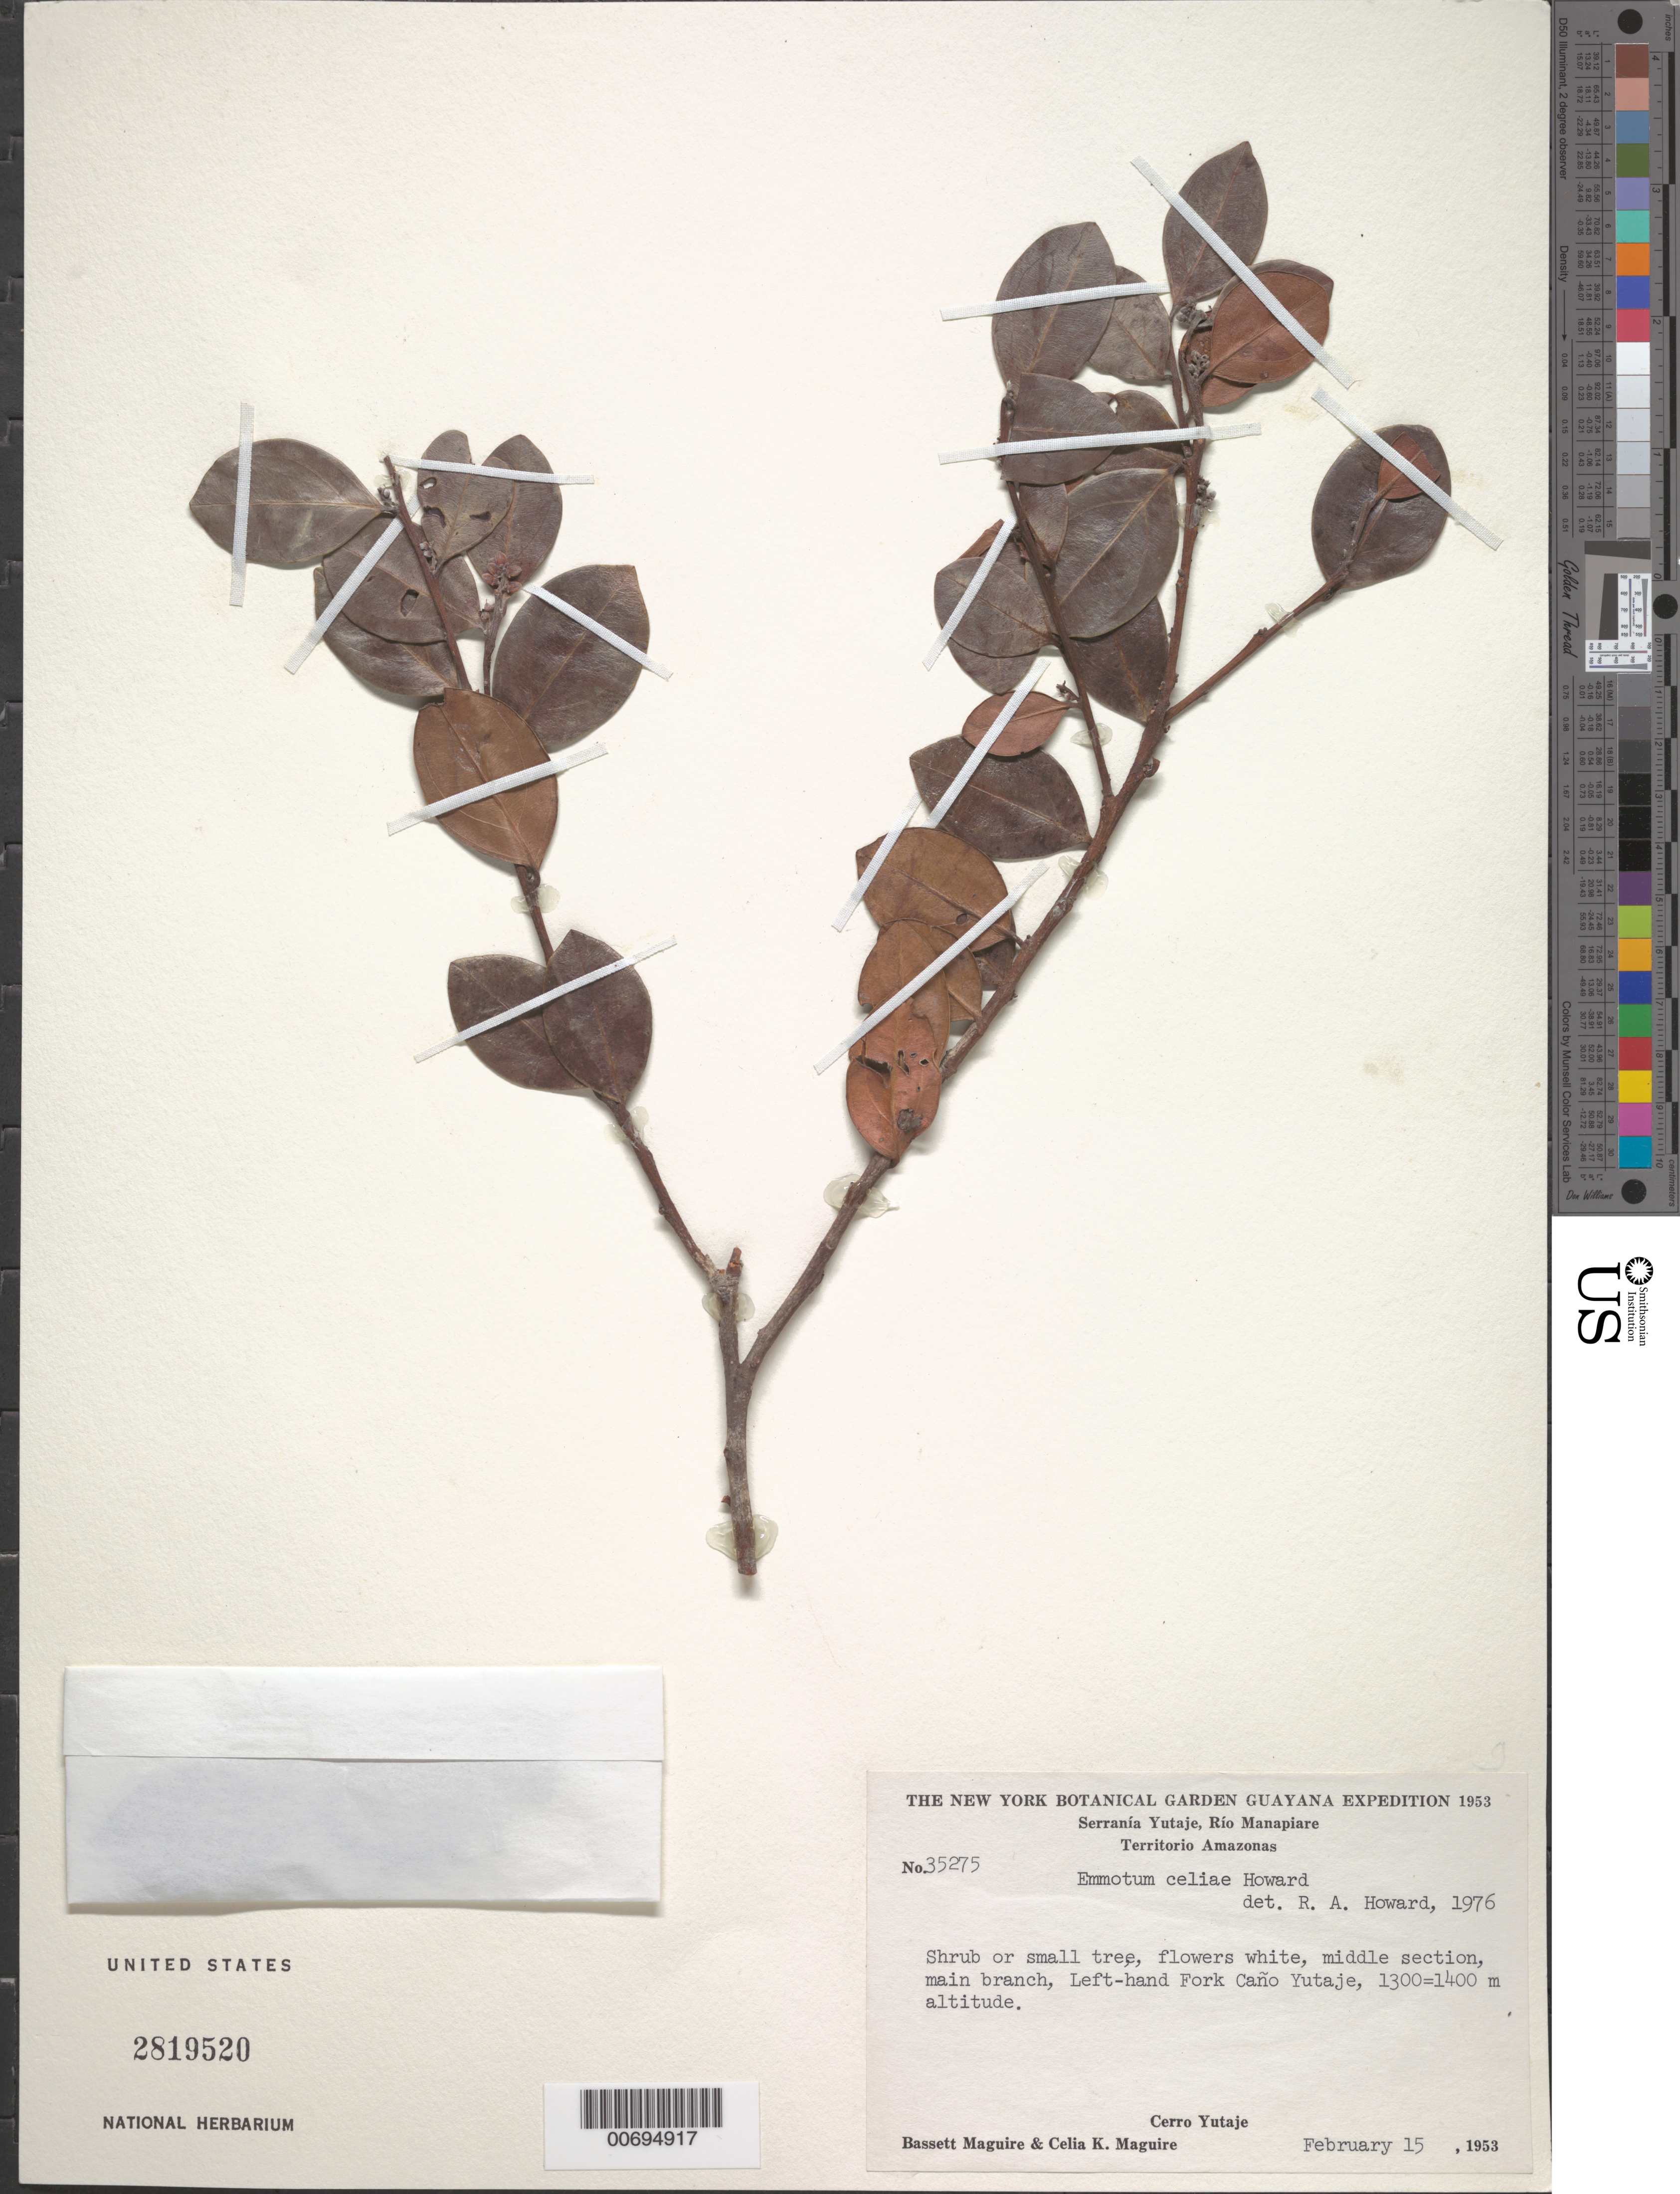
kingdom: Plantae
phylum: Tracheophyta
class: Magnoliopsida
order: Metteniusales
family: Metteniusaceae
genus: Emmotum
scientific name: Emmotum celiae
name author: R.A. Howard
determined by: Howard, R. A.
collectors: B. Maguire & C. K. Maguire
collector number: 35275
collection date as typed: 15-Feb-53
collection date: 1953-02-15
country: Venezuela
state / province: Amazonas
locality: Serranía Yutajé, Caño Yutajé, Río Manapiare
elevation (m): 1300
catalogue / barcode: US 2819520